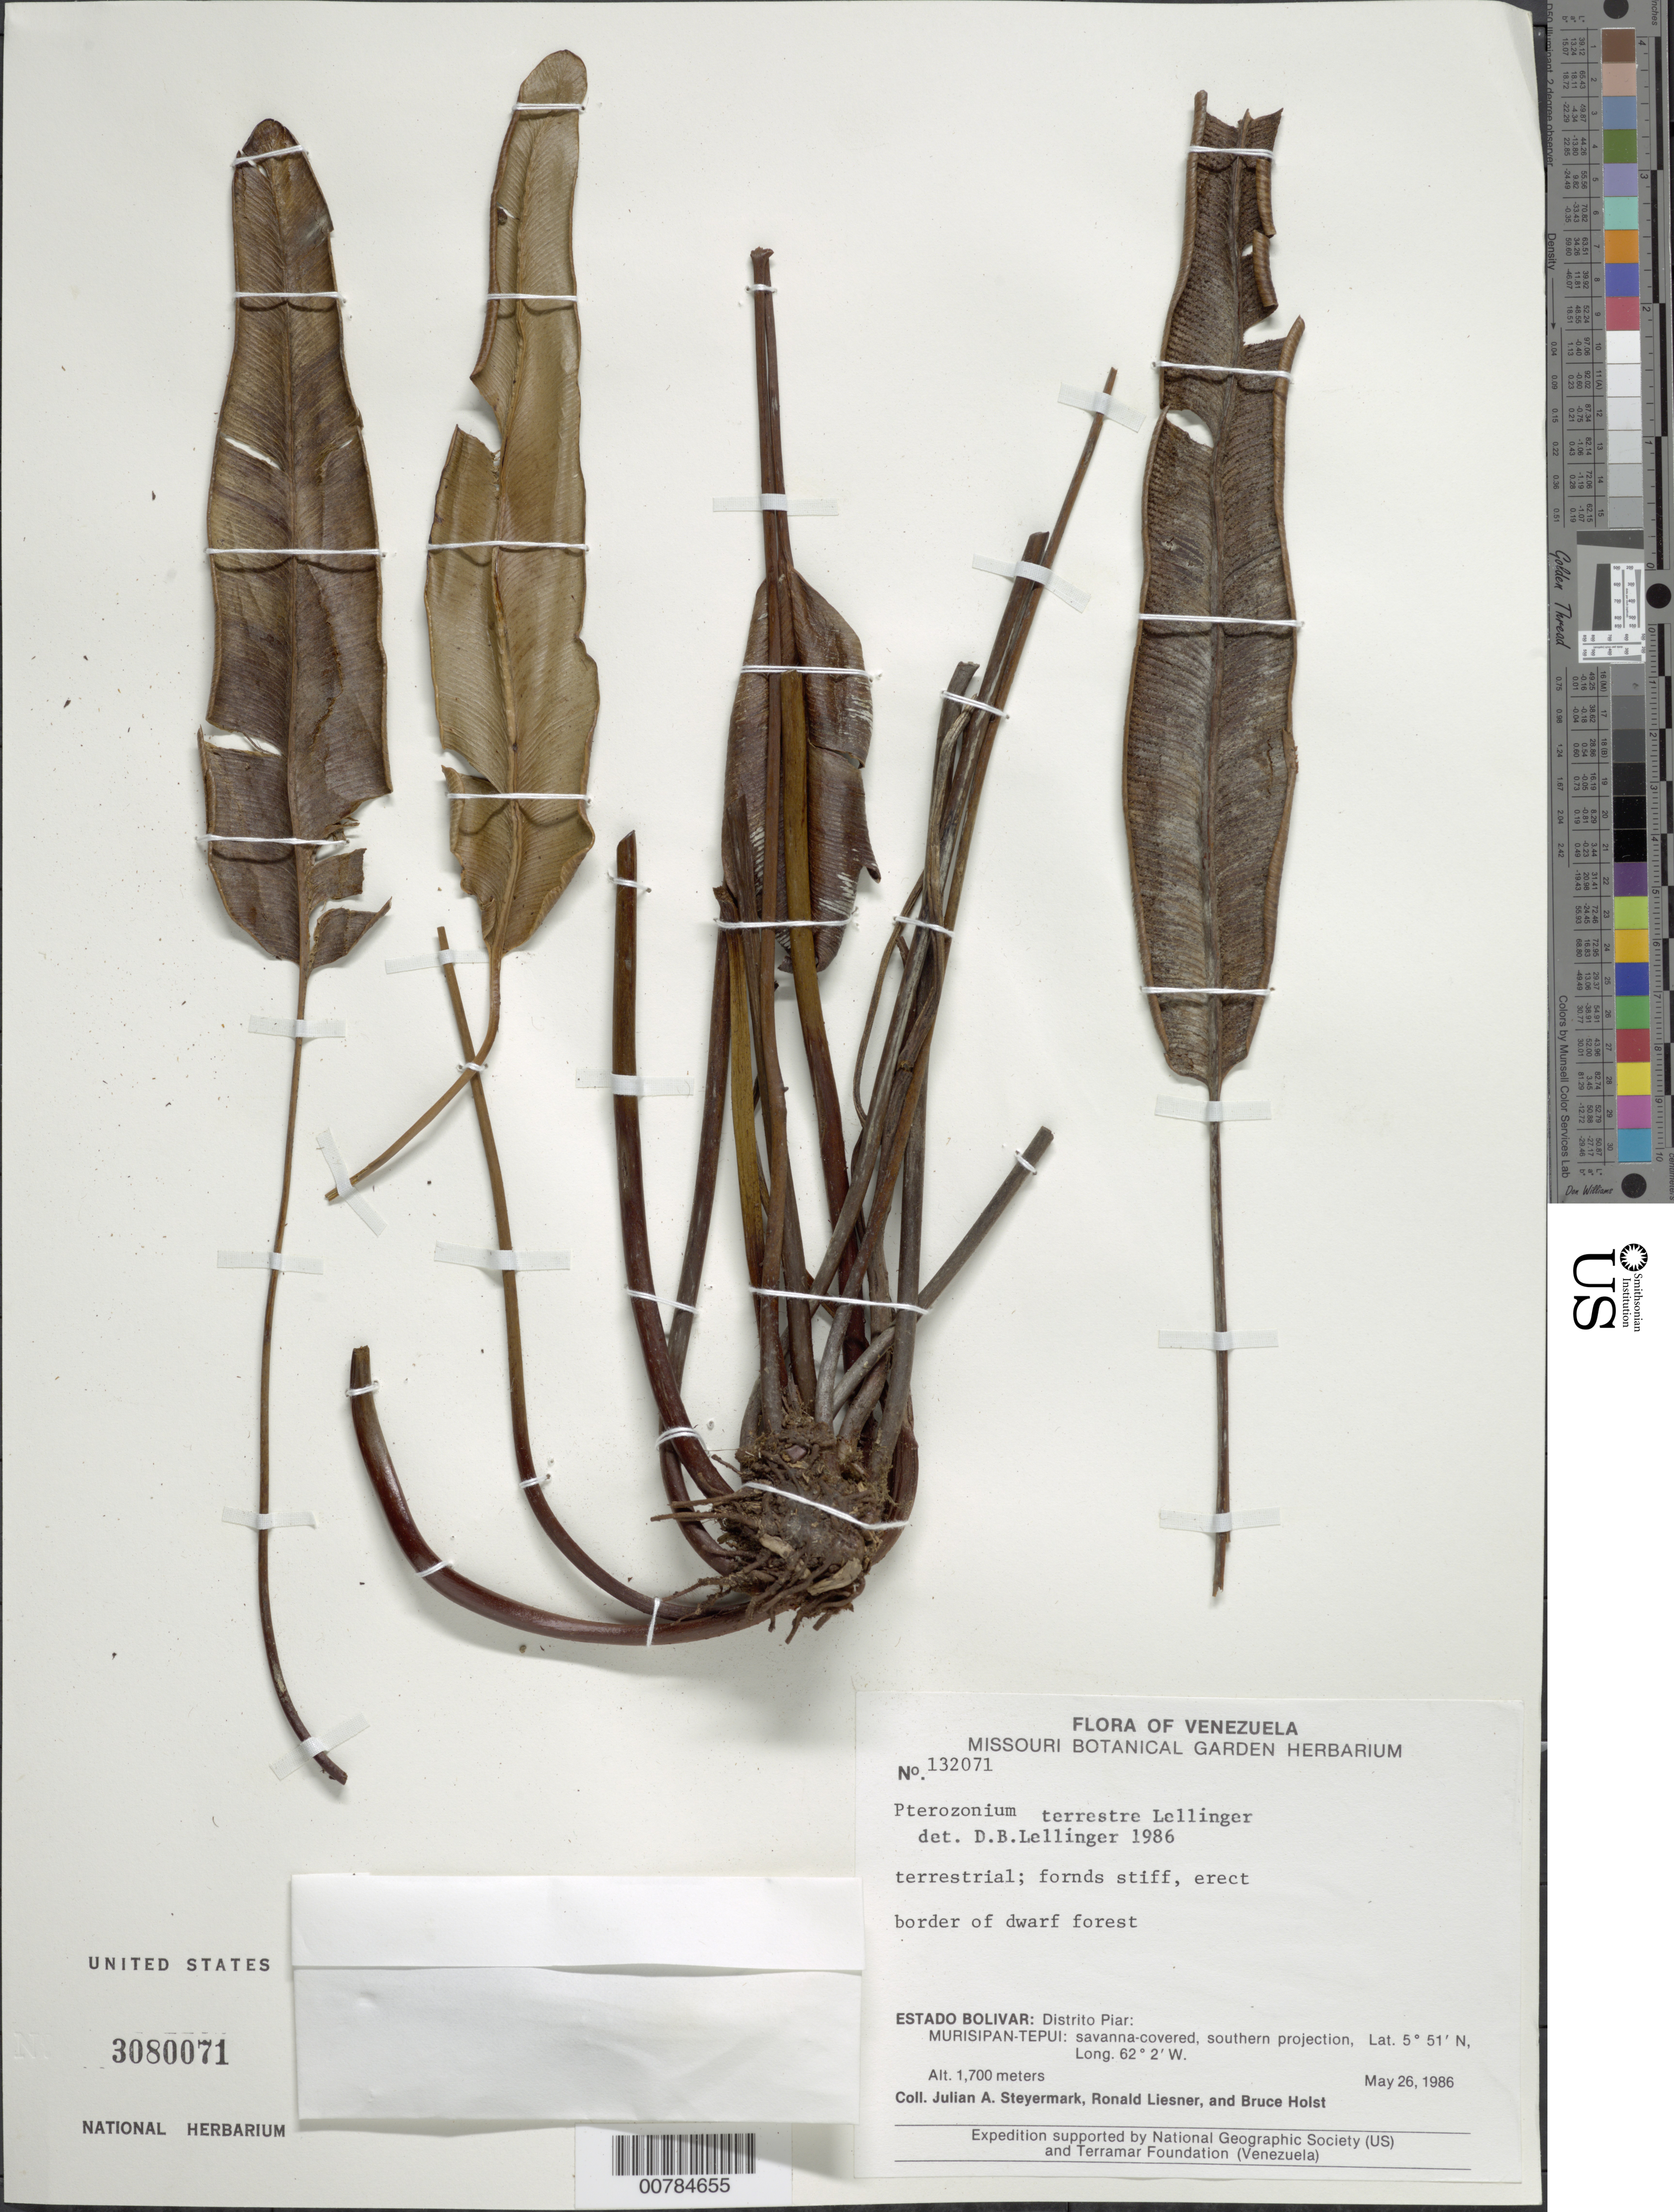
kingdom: Plantae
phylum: Tracheophyta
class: Polypodiopsida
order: Polypodiales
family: Pteridaceae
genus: Pterozonium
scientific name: Pterozonium terrestre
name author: Lellinger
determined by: Lellinger, David B., (BOT), Smithsonian Institution - National Museum of Natural History (UNITED STATES)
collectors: J. Steyermark, R. L. Liesner & B. Holst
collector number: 132071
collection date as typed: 26-May-86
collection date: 1986-05-26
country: Venezuela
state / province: Bolívar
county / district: Piar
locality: Murisipan-tepuí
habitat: Border of dwarf forest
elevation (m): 1700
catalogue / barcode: US 3080071